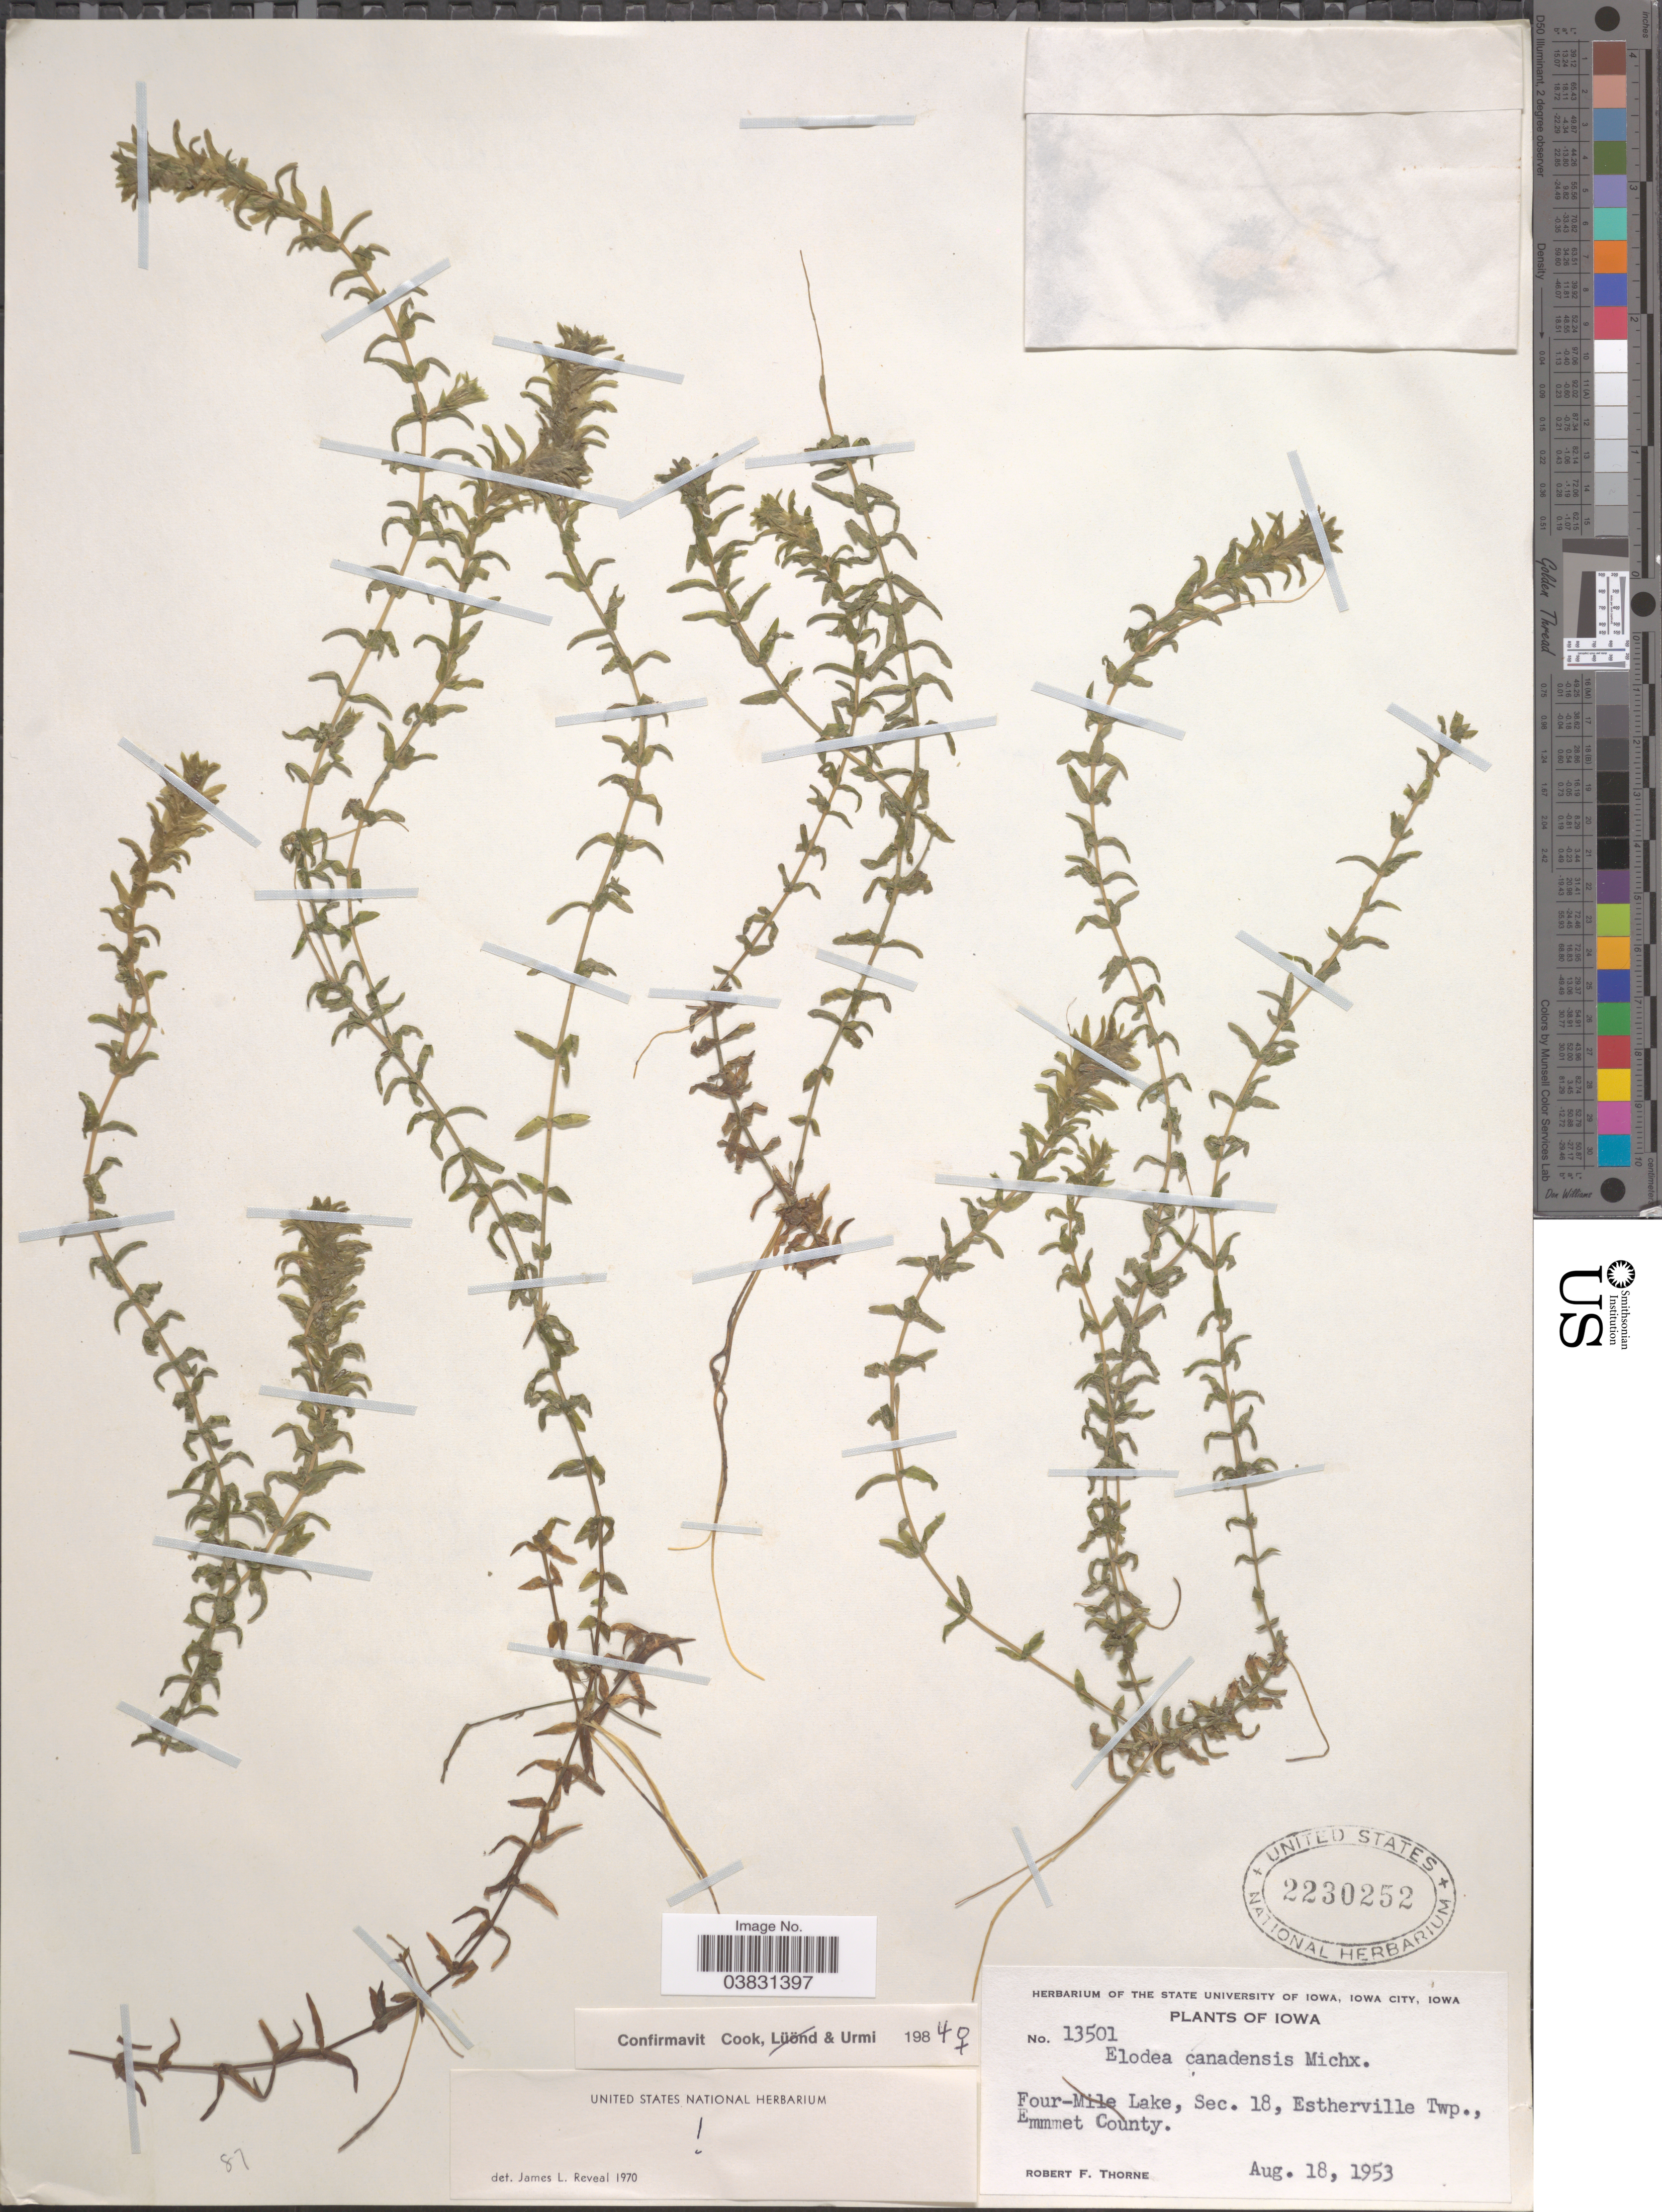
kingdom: Plantae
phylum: Tracheophyta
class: Liliopsida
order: Alismatales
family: Hydrocharitaceae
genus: Elodea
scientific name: Elodea canadensis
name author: Michx.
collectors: R. F. Thorne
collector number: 13501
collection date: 1953-08-18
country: United States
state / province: Iowa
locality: Four-Mile Lake, Sec. 18, Estherville Twp,. Emmmet County.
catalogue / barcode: US 2230252